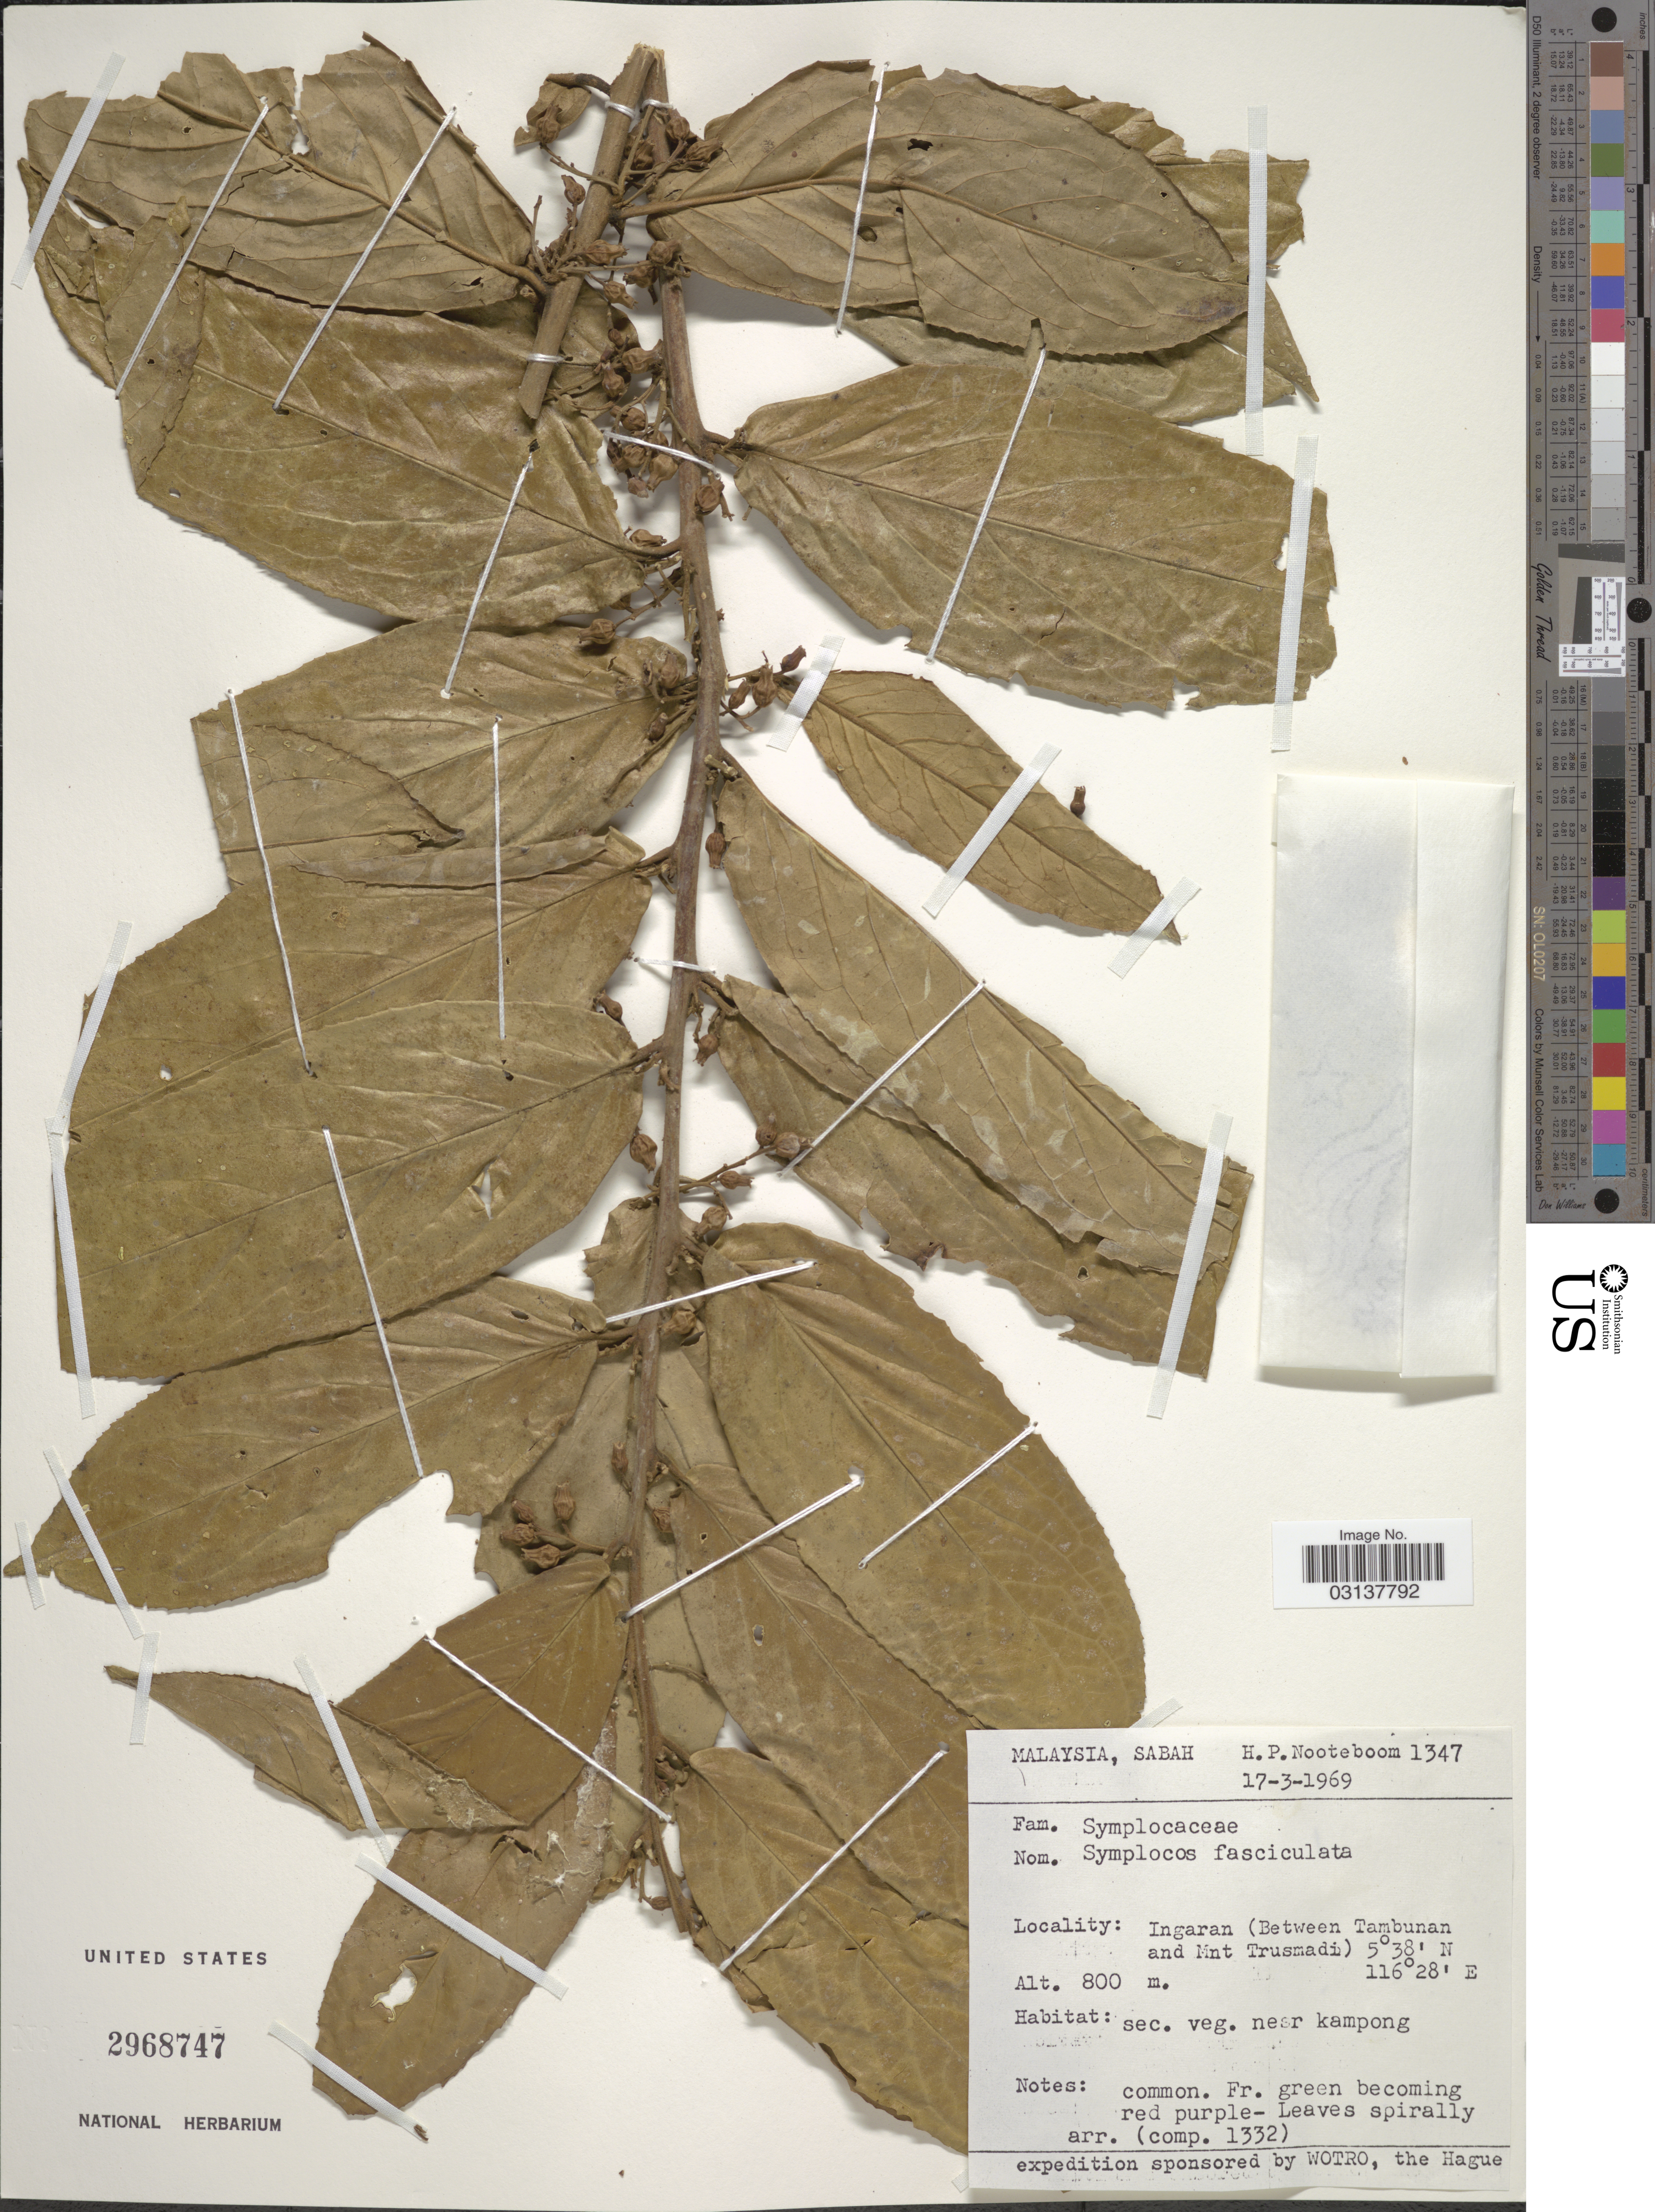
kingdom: Plantae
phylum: Tracheophyta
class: Magnoliopsida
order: Ericales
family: Symplocaceae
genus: Symplocos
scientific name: Symplocos fasciculata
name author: Zoll.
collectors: H. P. Nooteboom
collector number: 1347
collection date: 1969-03-17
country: Malaysia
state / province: Sabah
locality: Ingaran (Between Tambunan and Mnt Trusmadi).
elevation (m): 800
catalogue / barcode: US 2968747